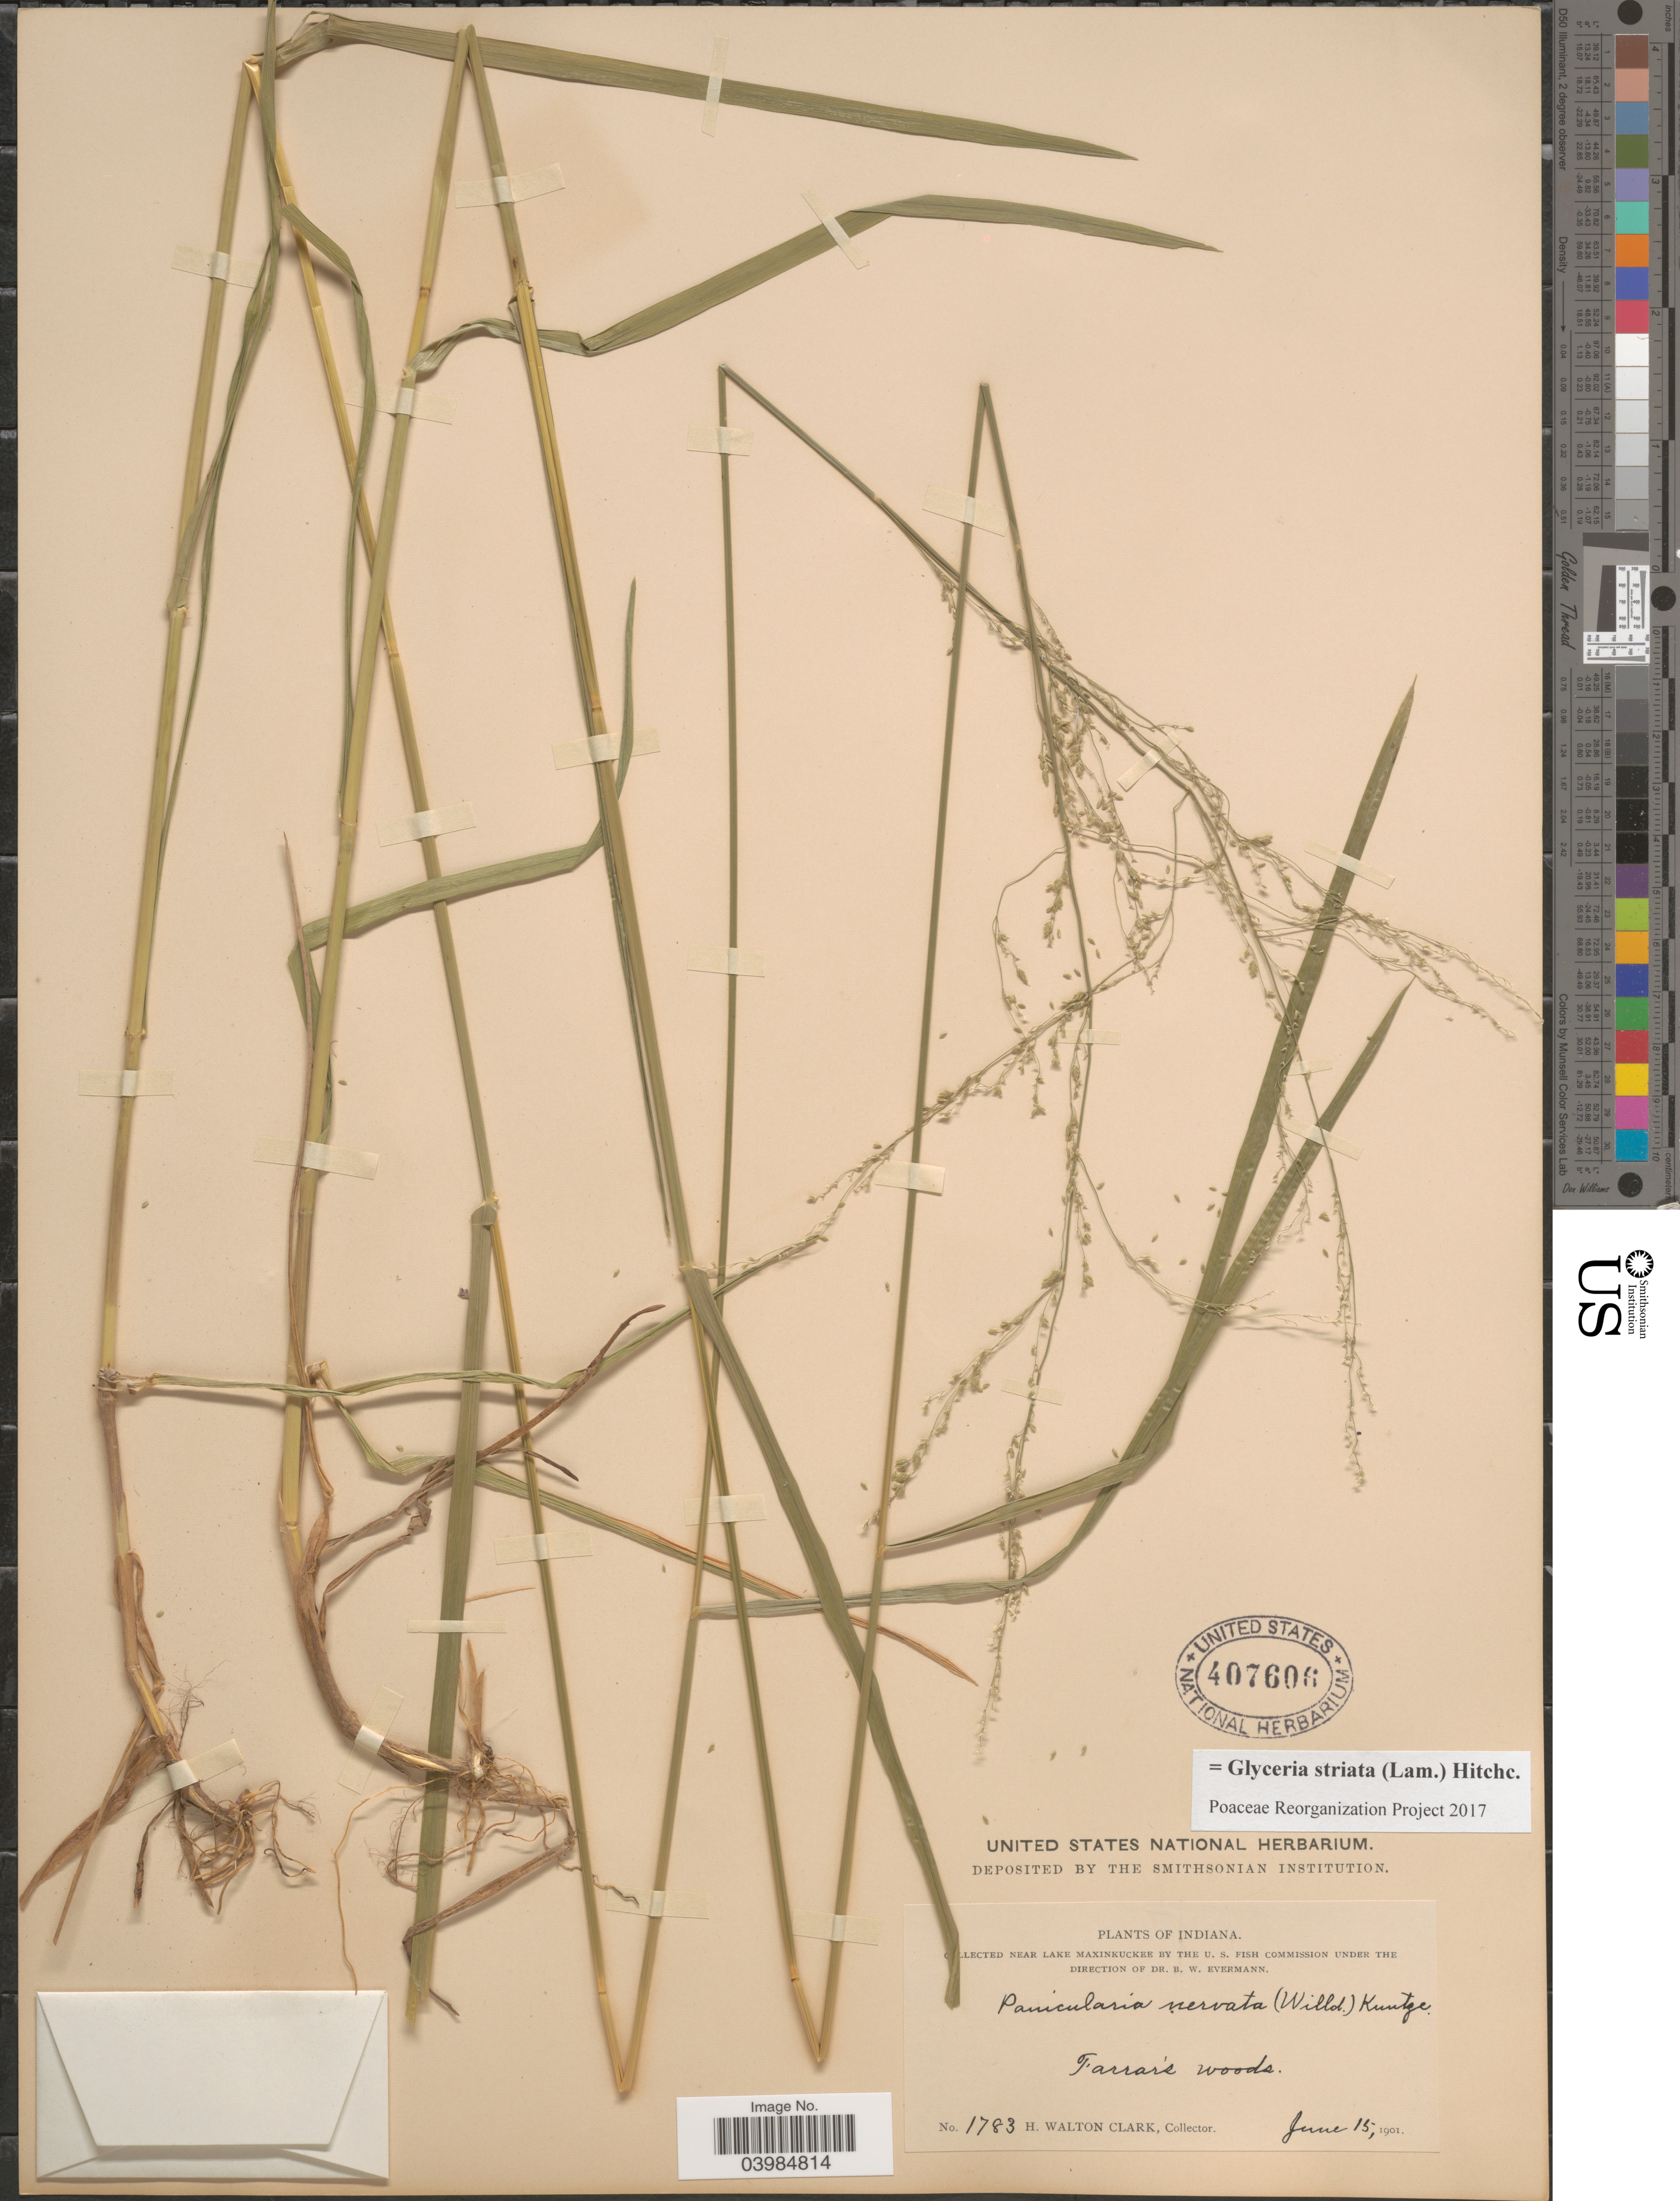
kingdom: Plantae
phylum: Tracheophyta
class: Liliopsida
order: Poales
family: Poaceae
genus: Glyceria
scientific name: Glyceria striata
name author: (Lam.) Hitchc.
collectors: H. W. Clark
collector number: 1783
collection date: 1901-06-15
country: United States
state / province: Indiana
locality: Near Lake Maxinkuckee. Farrar's woods.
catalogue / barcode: US 407606